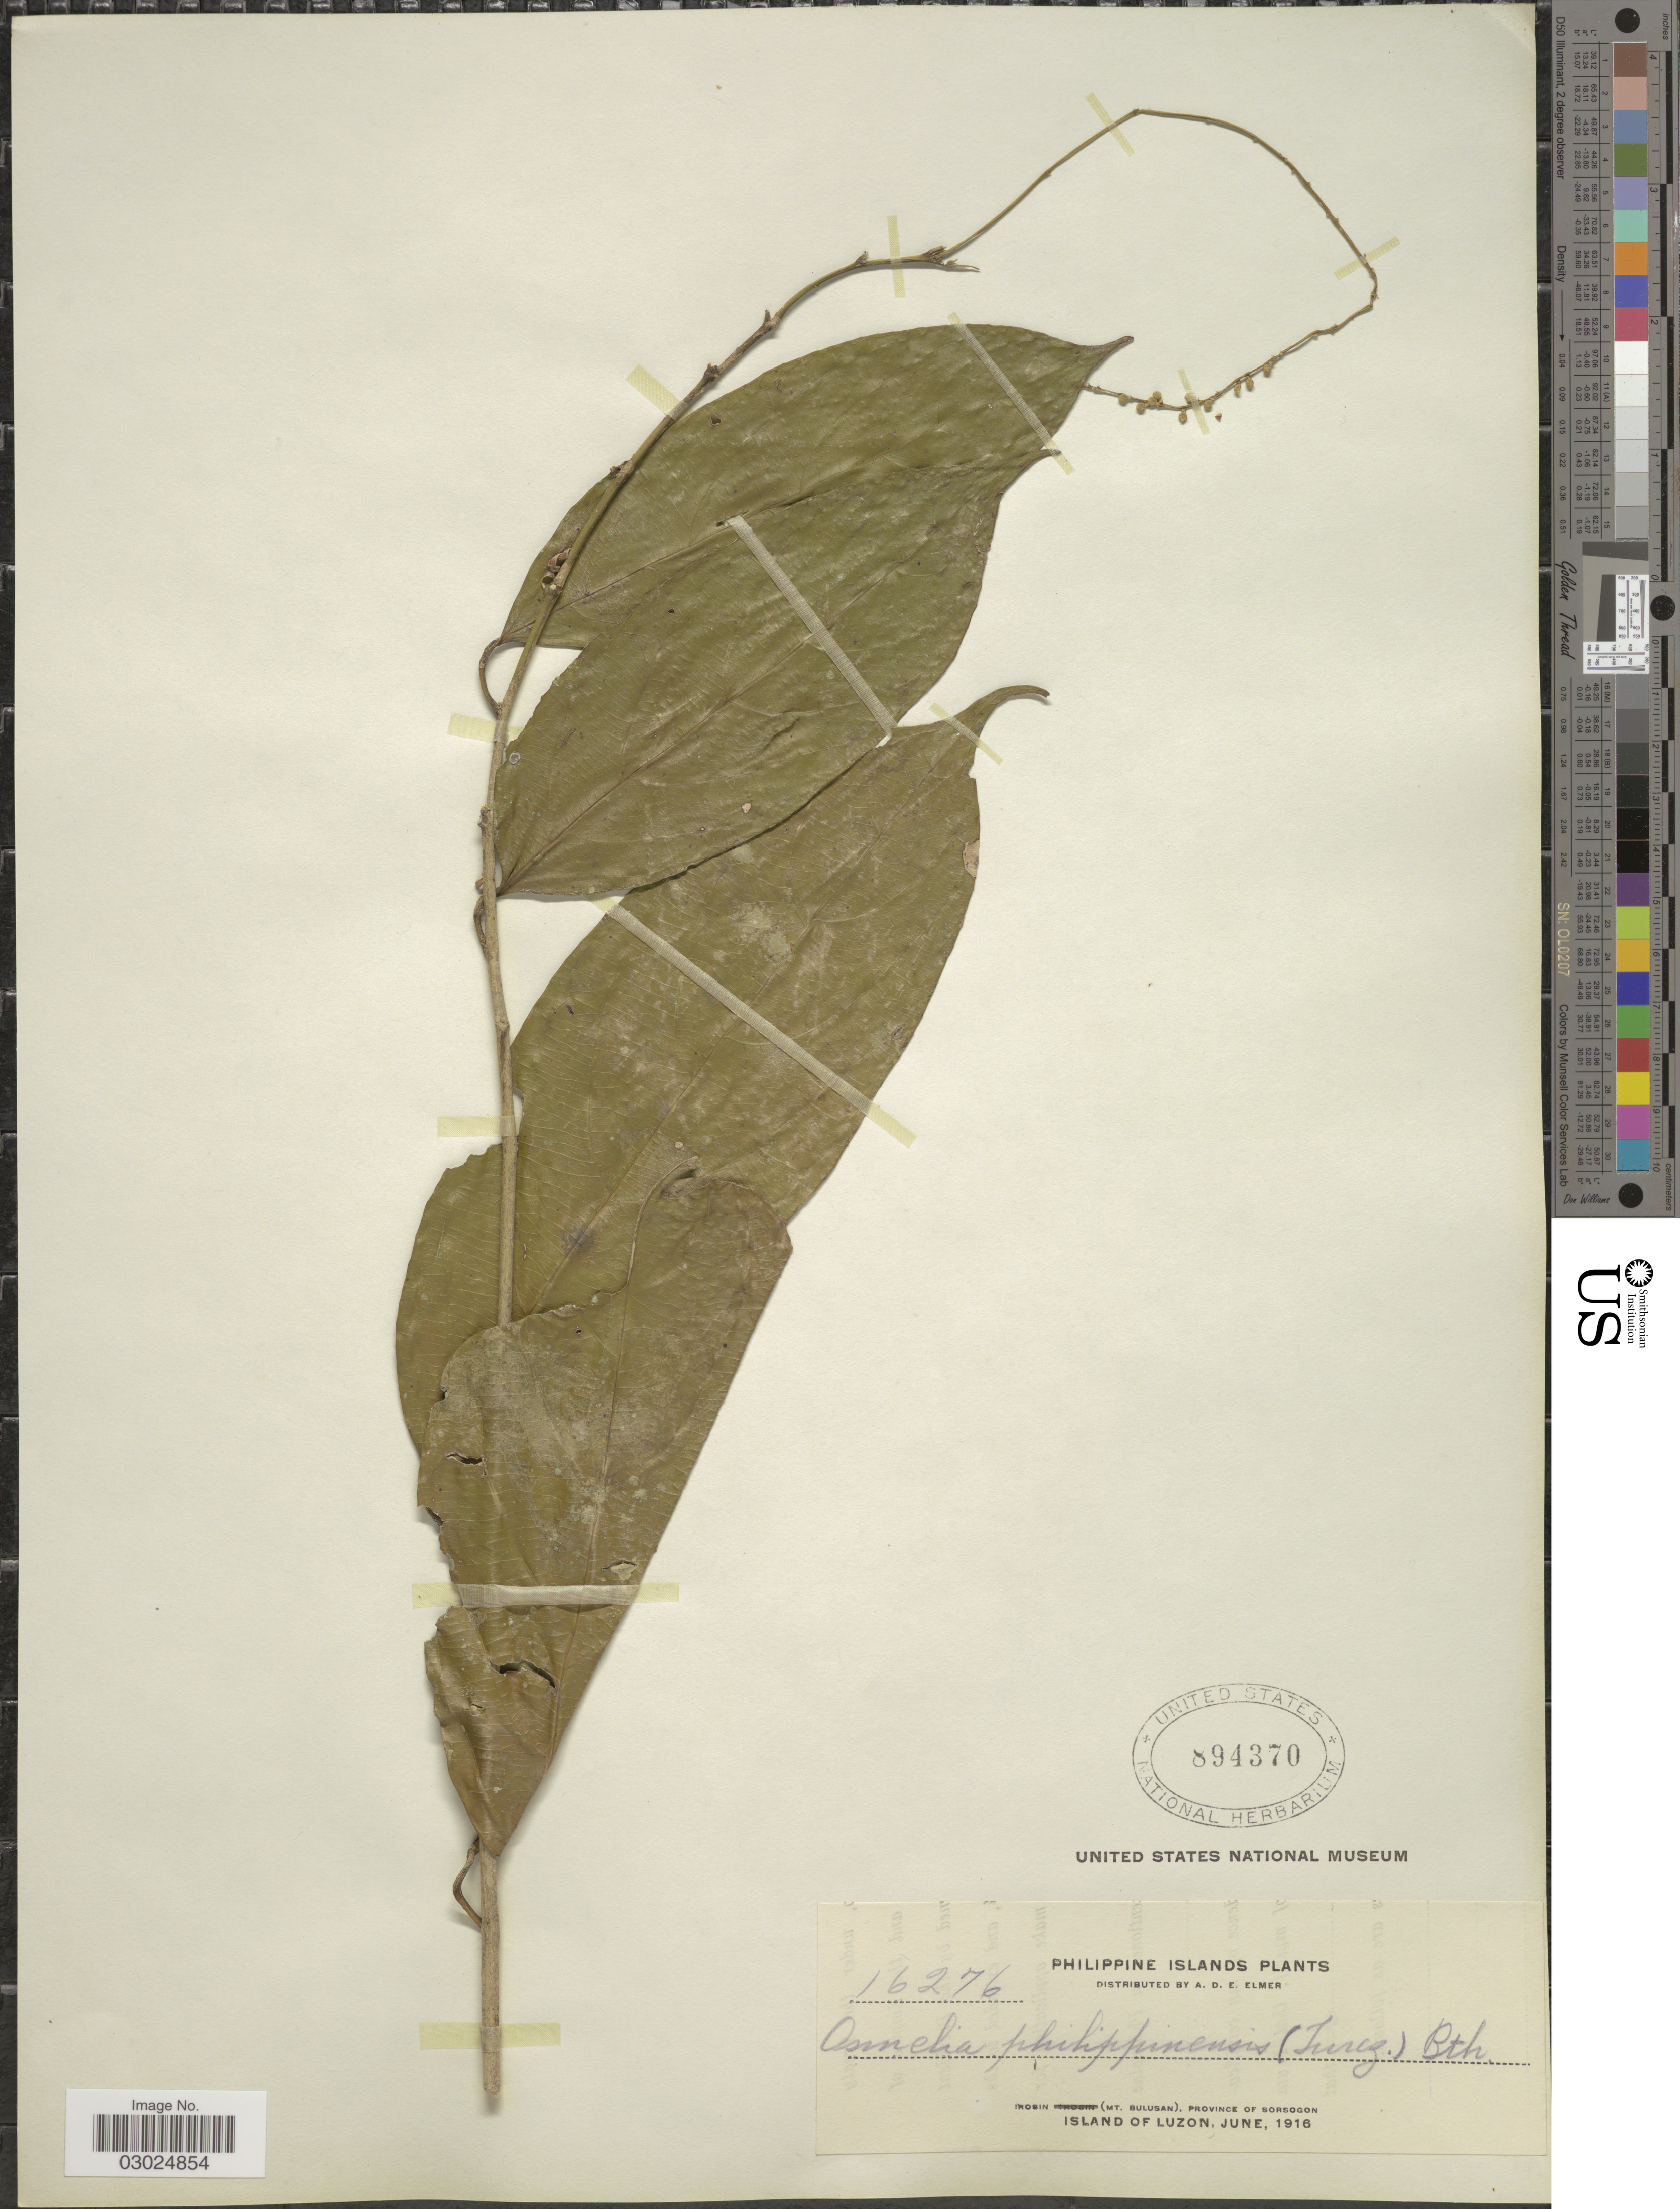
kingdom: Plantae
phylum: Tracheophyta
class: Magnoliopsida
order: Malpighiales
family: Salicaceae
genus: Osmelia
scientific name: Osmelia philippina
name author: (Turcz.) Benth.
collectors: A. D. E. Elmer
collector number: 16276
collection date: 1916-06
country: Philippines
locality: Irosin (Mt. Bulusan), Province of Sorsogon, Island of Luzon.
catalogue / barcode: US 894370